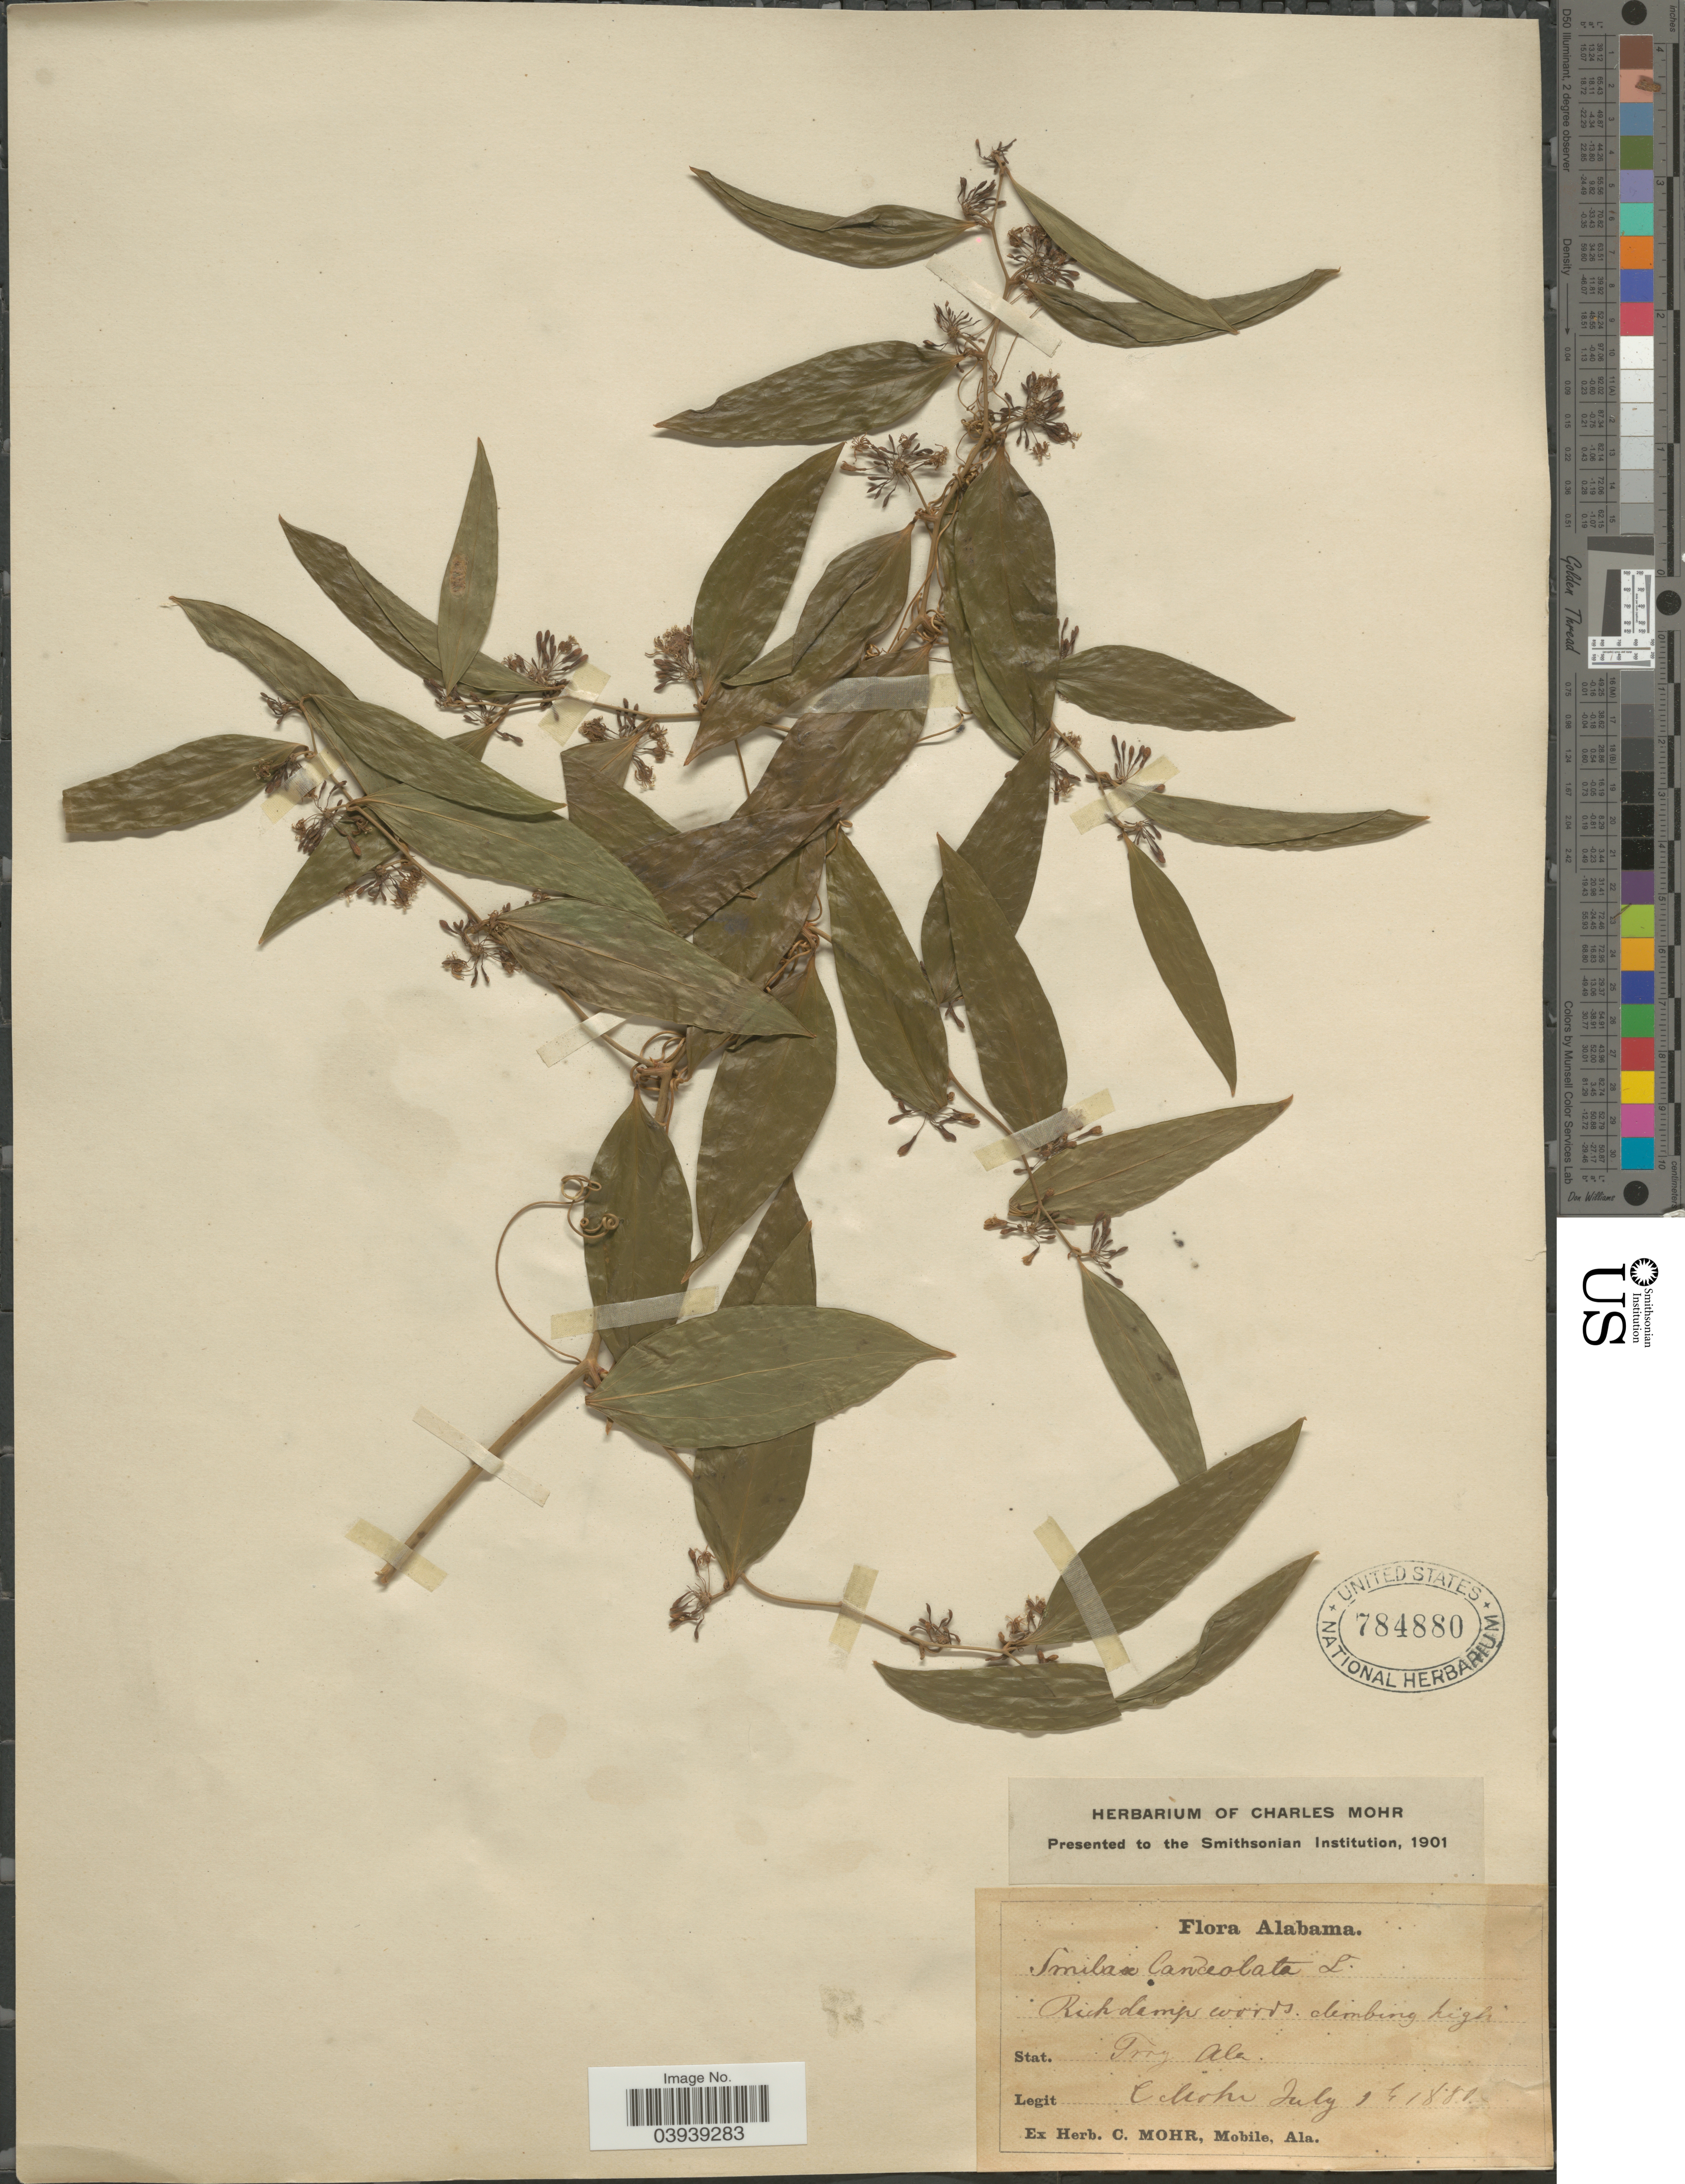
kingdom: Plantae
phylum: Tracheophyta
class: Liliopsida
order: Liliales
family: Smilacaceae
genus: Smilax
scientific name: Smilax smallii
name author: Morong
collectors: Mohr, C. T. (herbarium)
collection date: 1880-07-14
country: United States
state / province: Alabama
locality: Stat. Troy.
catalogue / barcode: US 784880